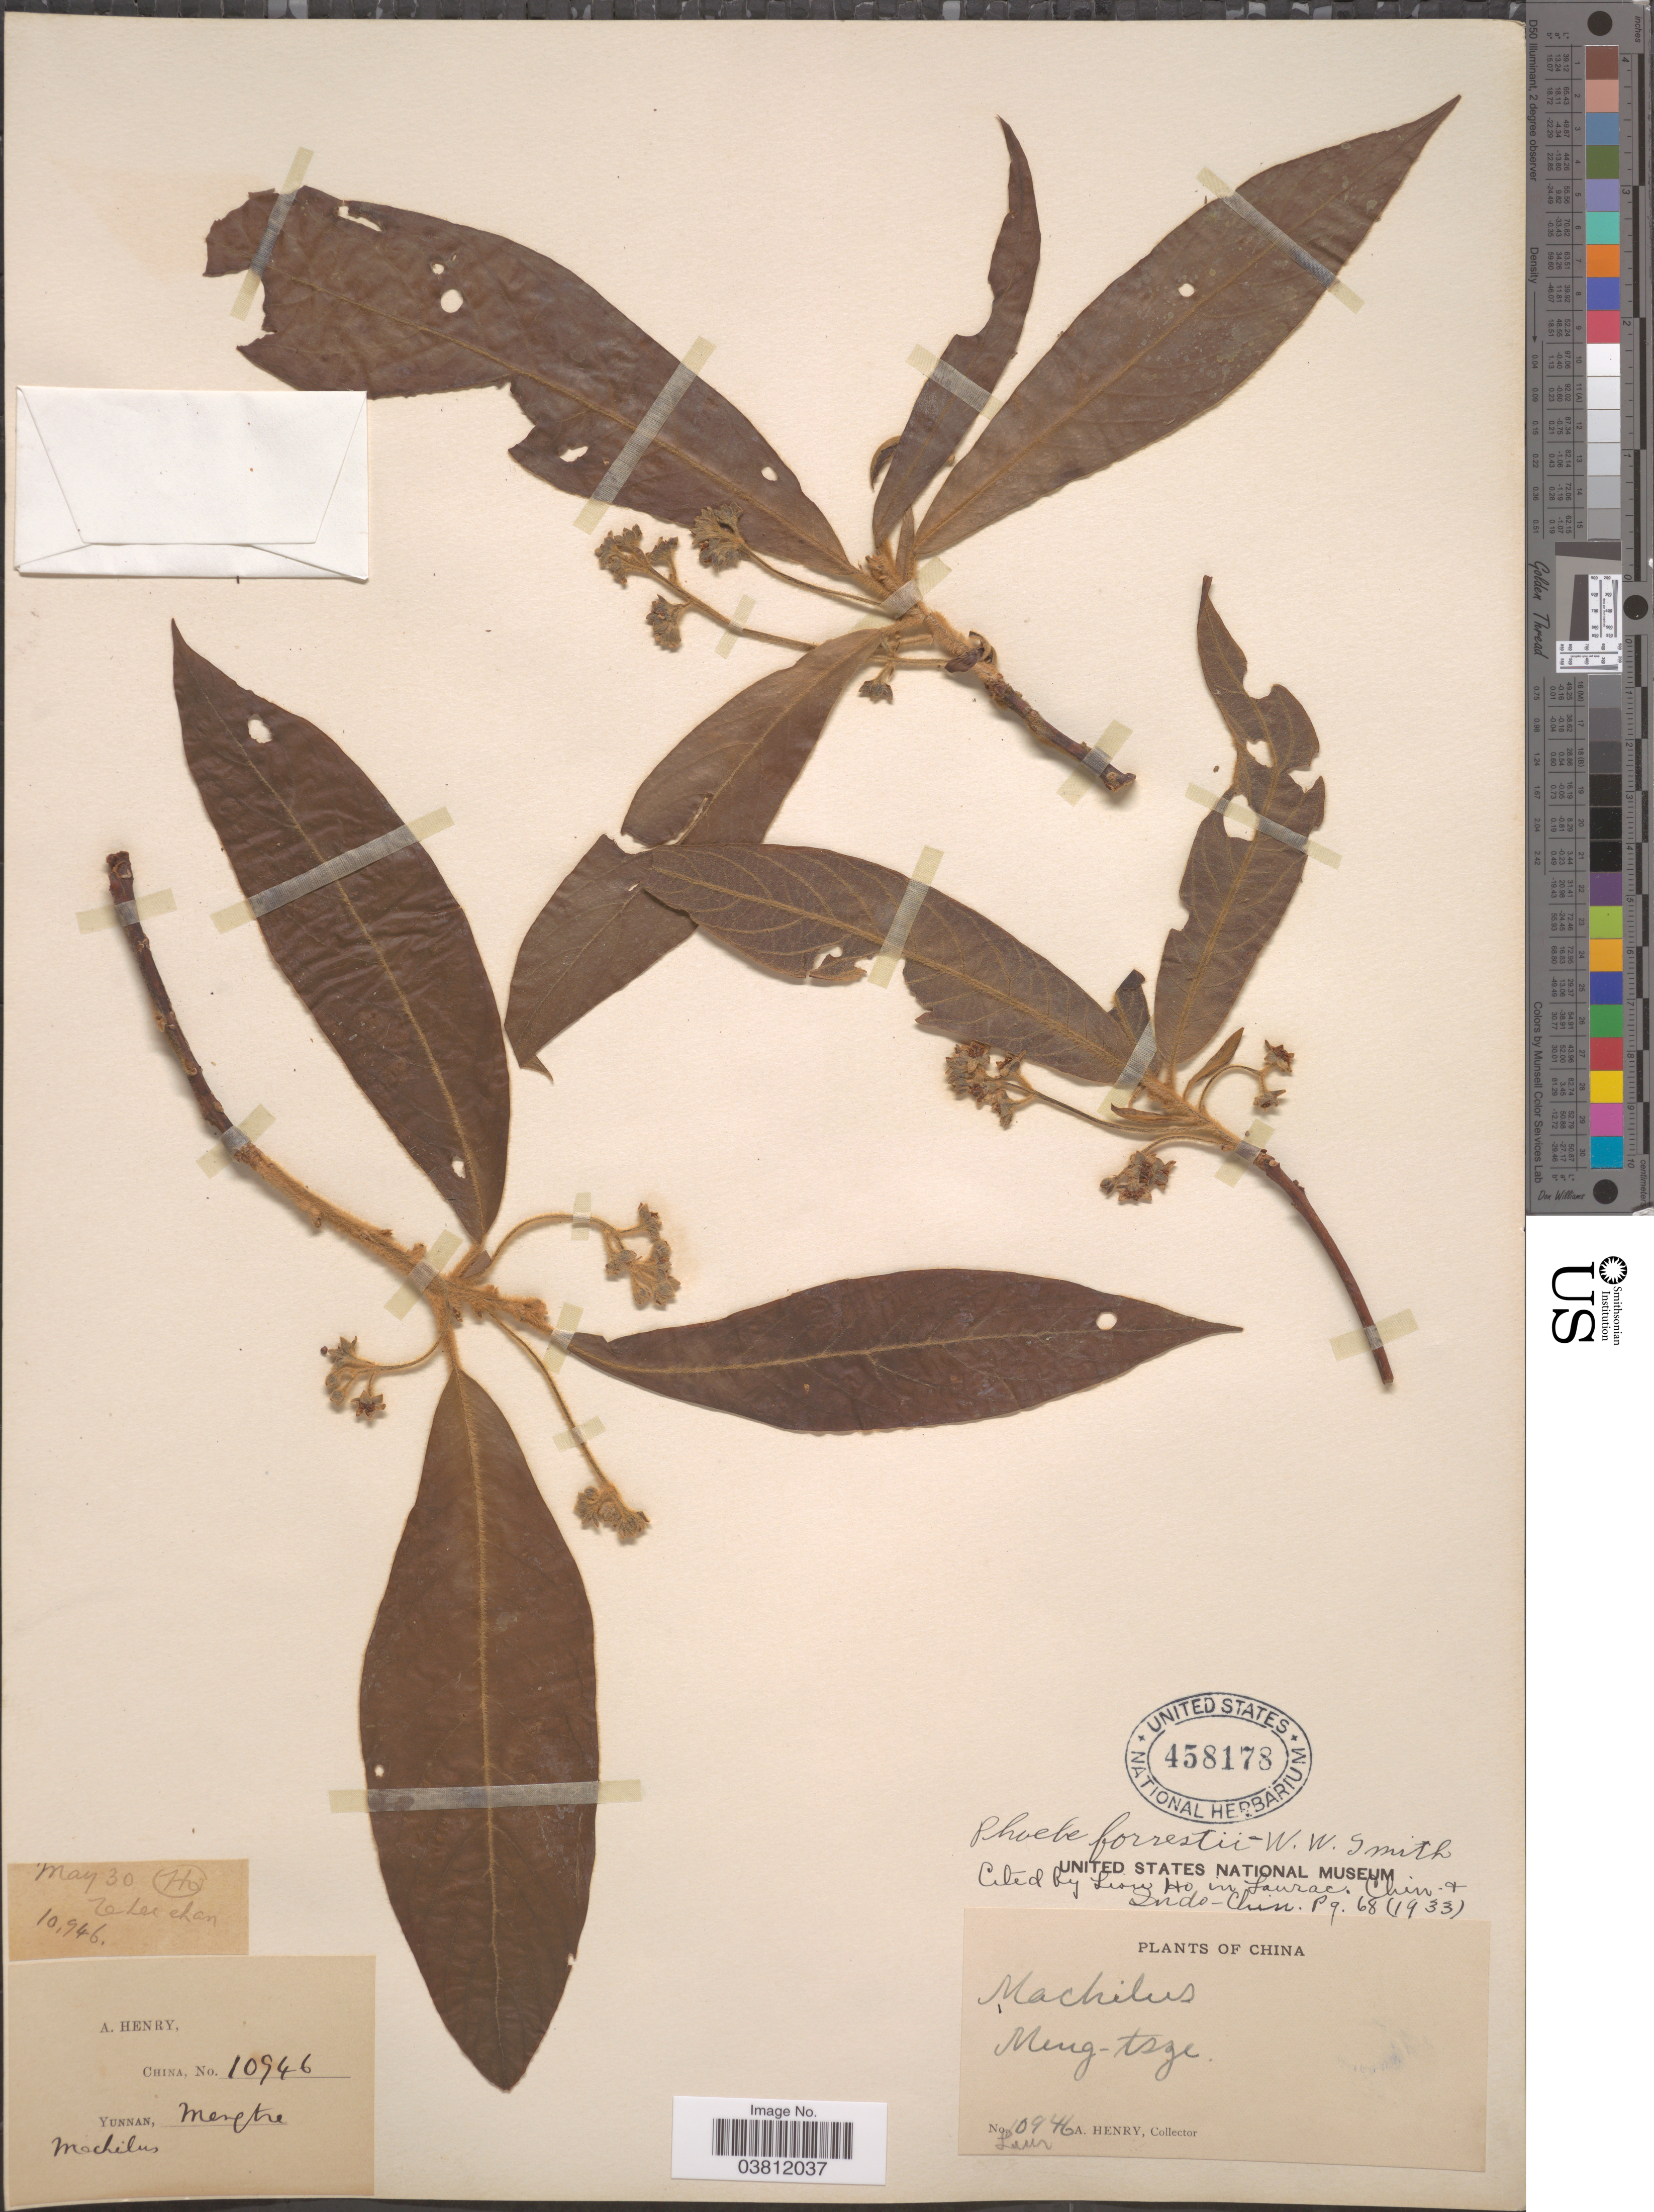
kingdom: Plantae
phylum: Tracheophyta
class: Magnoliopsida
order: Laurales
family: Lauraceae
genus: Phoebe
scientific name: Phoebe forrestii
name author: W.W. Sm.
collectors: A. Henry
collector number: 10946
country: China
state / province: Yunnan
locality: Meng-tsze.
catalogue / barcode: US 458178